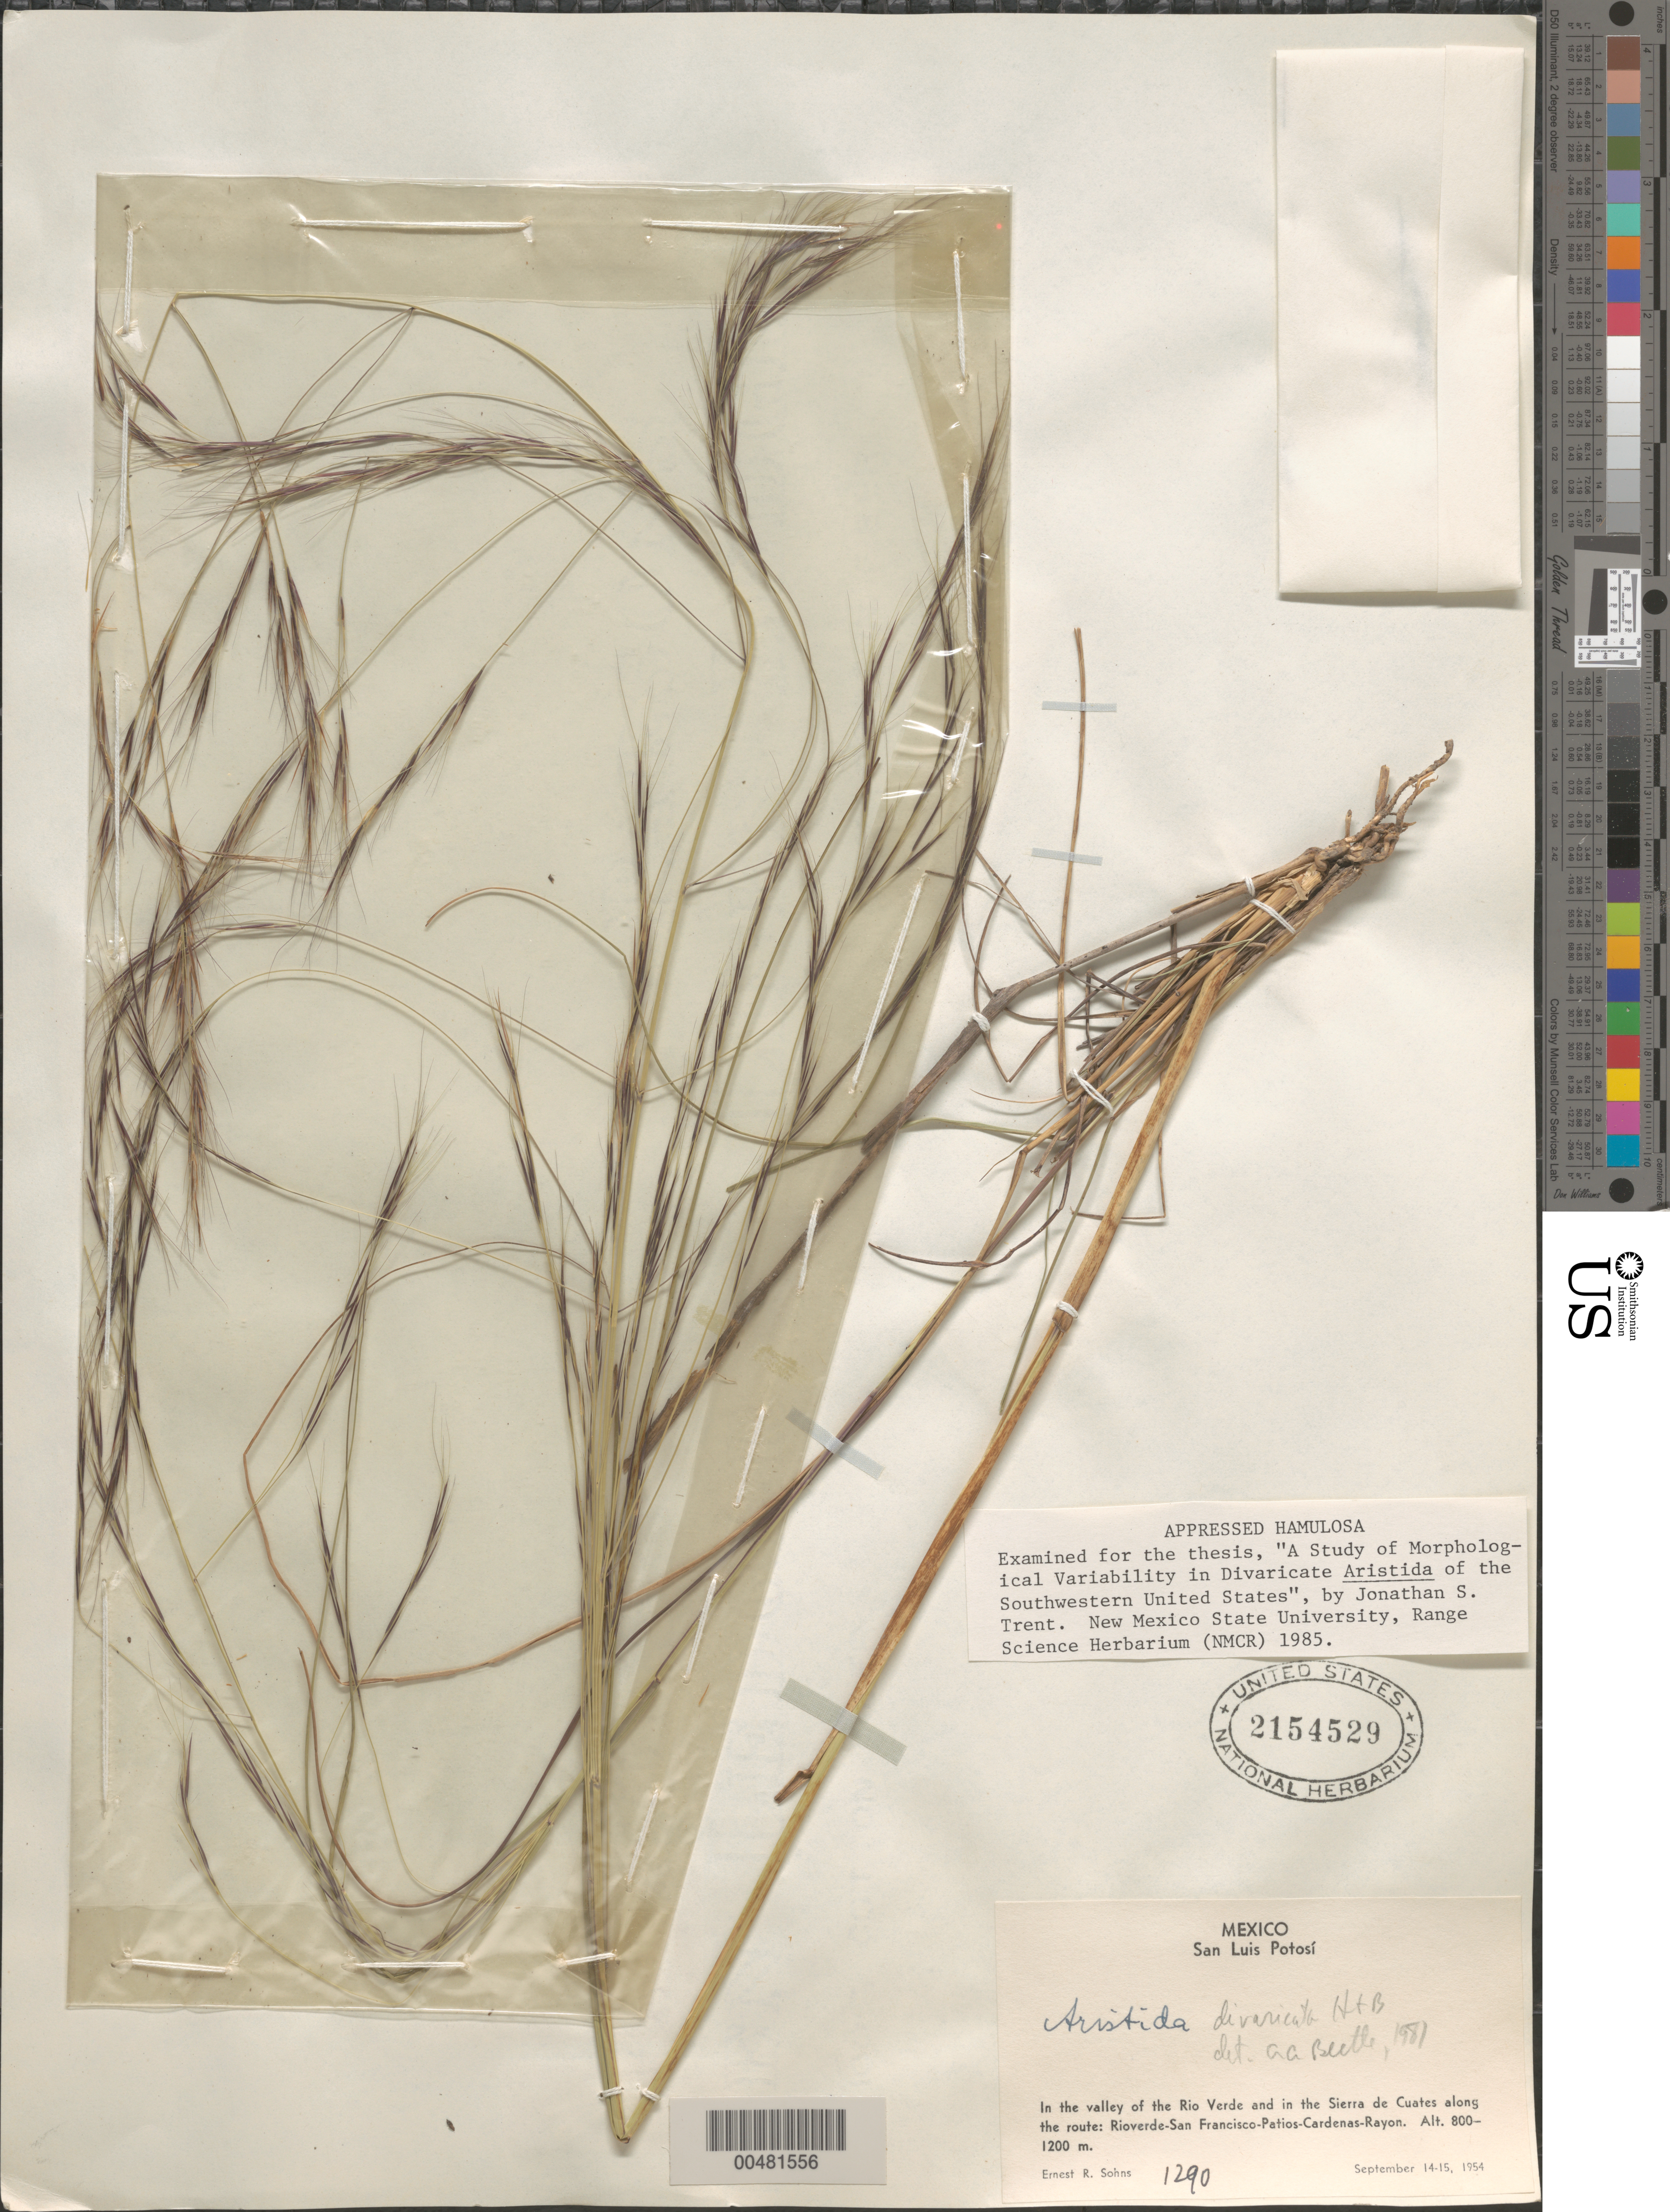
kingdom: Plantae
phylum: Tracheophyta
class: Liliopsida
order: Poales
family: Poaceae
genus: Aristida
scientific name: Aristida hamulosa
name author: Henr.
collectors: E. R. Sohns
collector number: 1290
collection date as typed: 14 Sep 1954 to 15 Sep 1954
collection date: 1954-09-14/1954-09-15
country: Mexico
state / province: San Luis Potosi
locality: In the valley of Rio Verde and in the Sierra de Cuates along the route Rioverde-San Francisco-Patios-Cardenas-Rayon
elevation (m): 800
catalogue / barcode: US 2154529